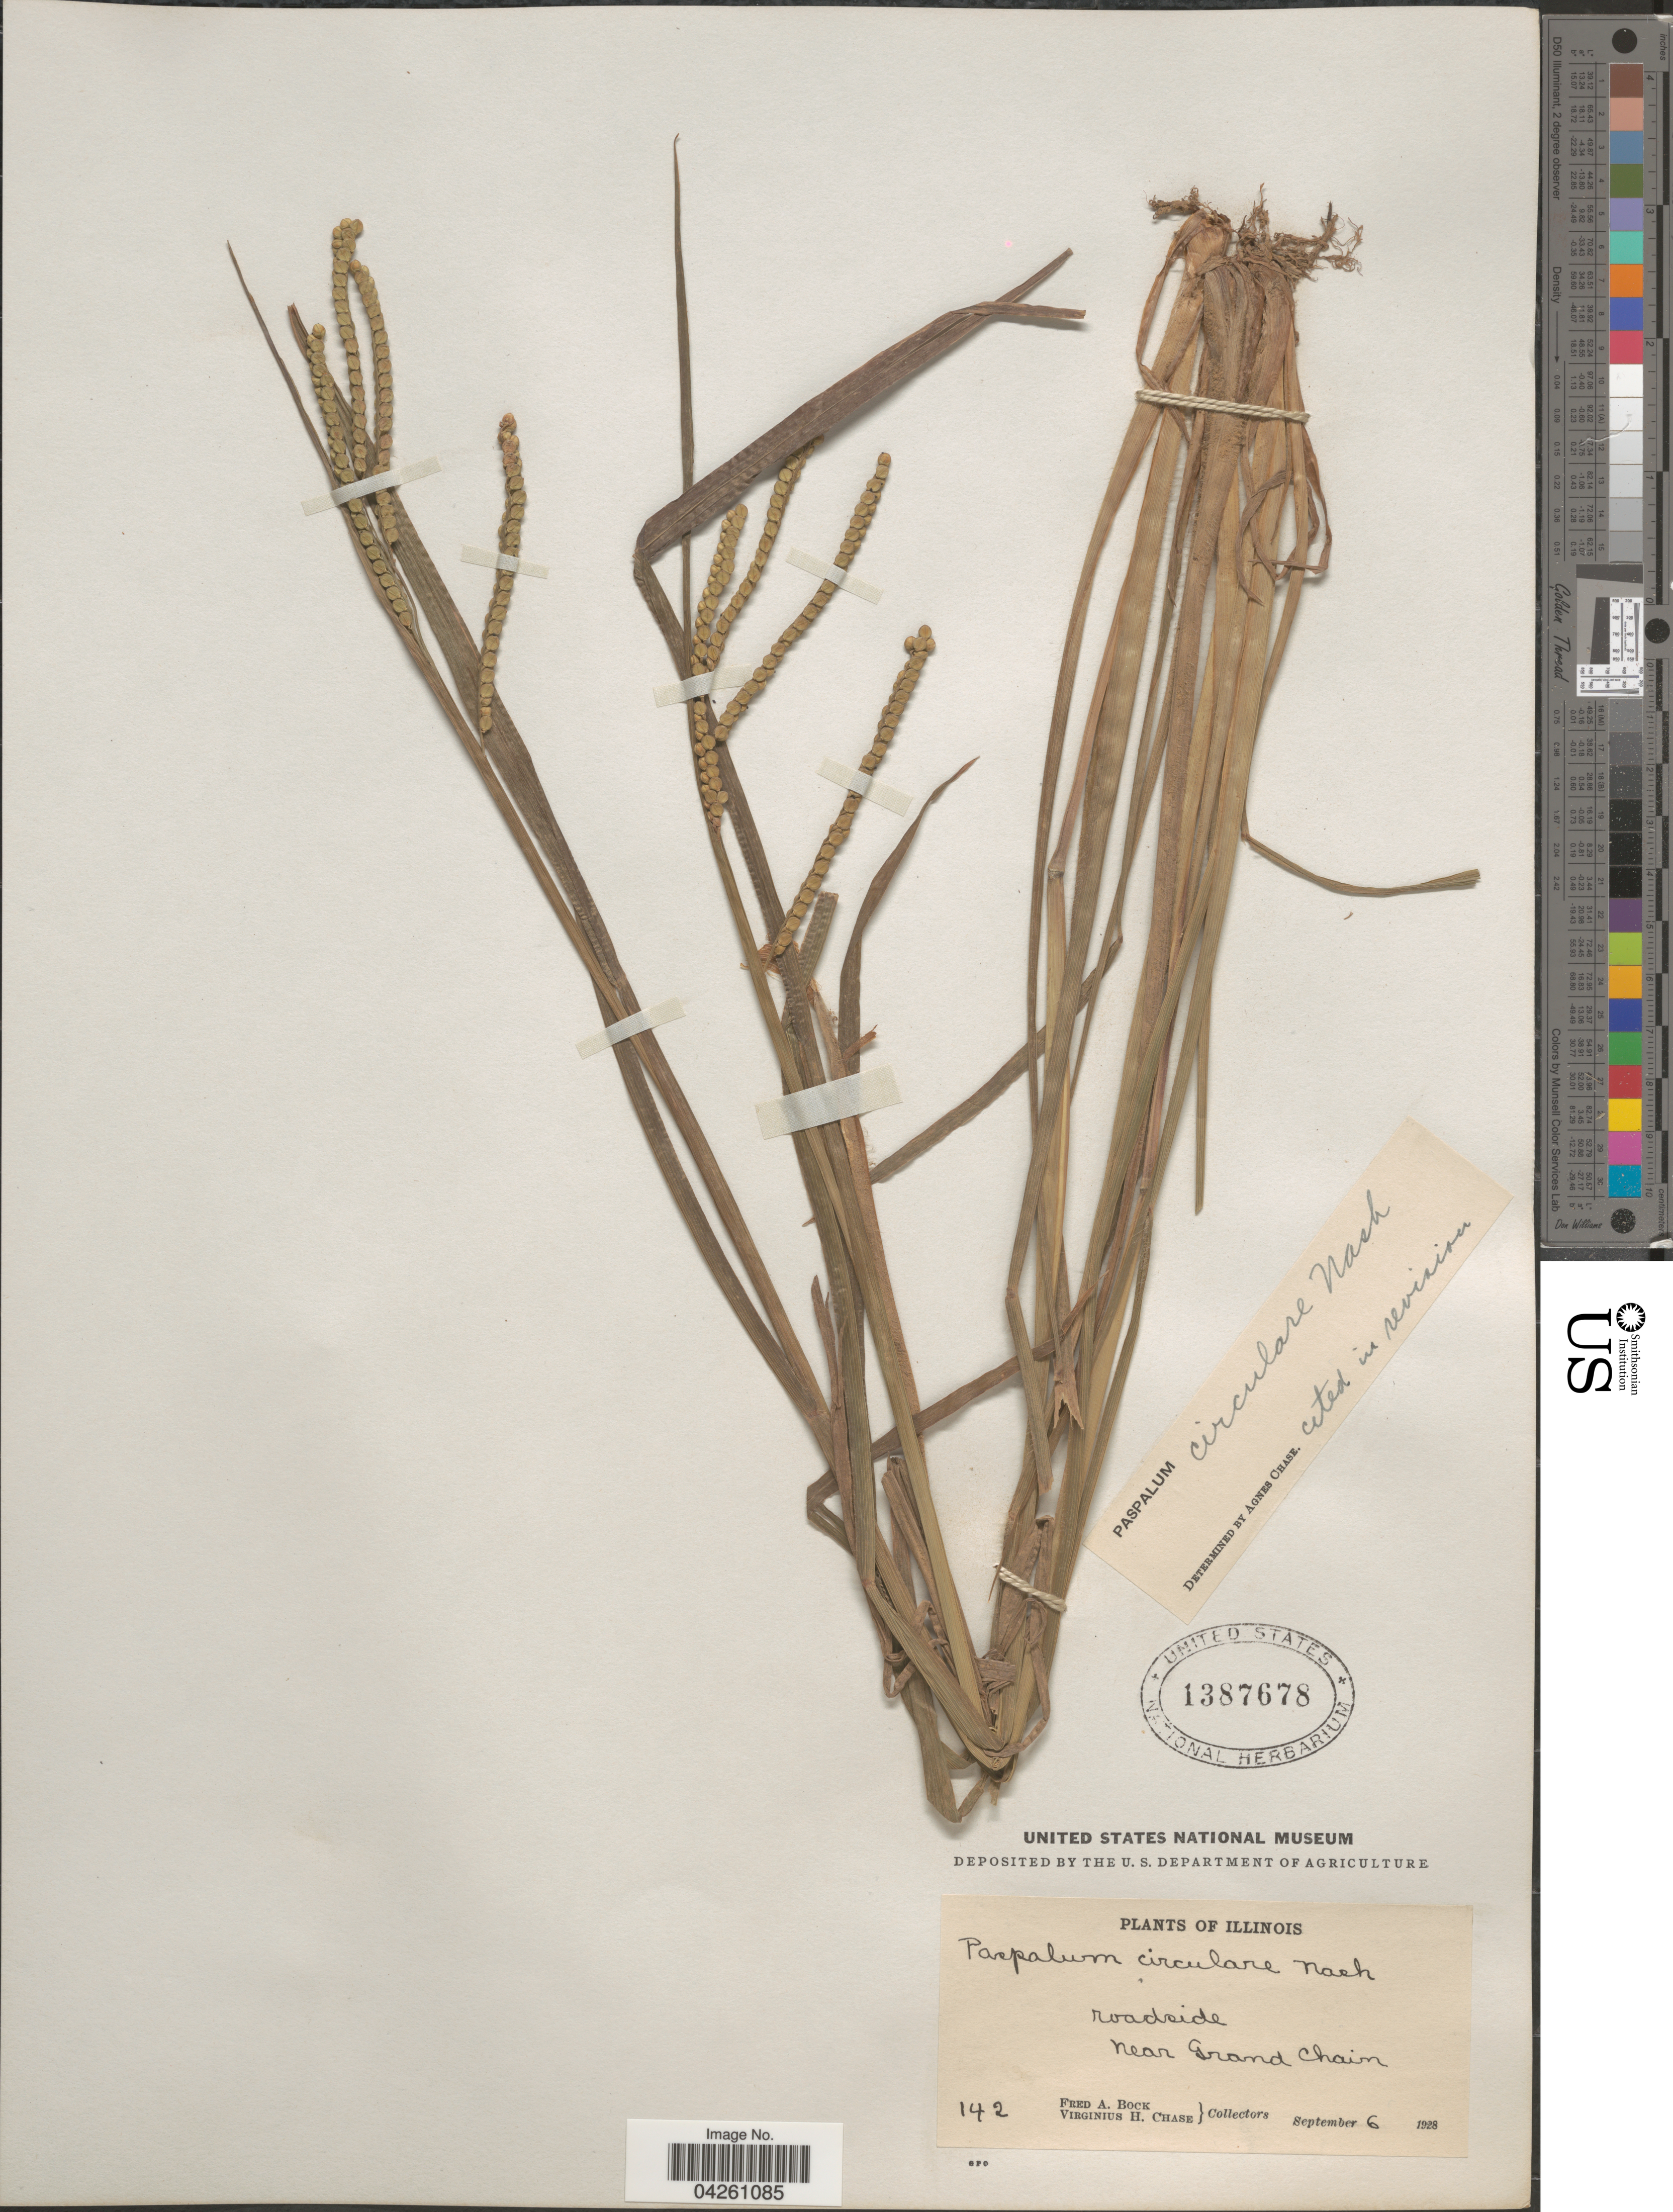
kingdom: Plantae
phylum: Tracheophyta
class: Liliopsida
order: Poales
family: Poaceae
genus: Paspalum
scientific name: Paspalum circulare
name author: Nash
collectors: F. Bock & V. H. Chase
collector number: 142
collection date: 1928-09-06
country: United States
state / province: Illinois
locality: Roadside near Grand Chain.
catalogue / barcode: US 1387678